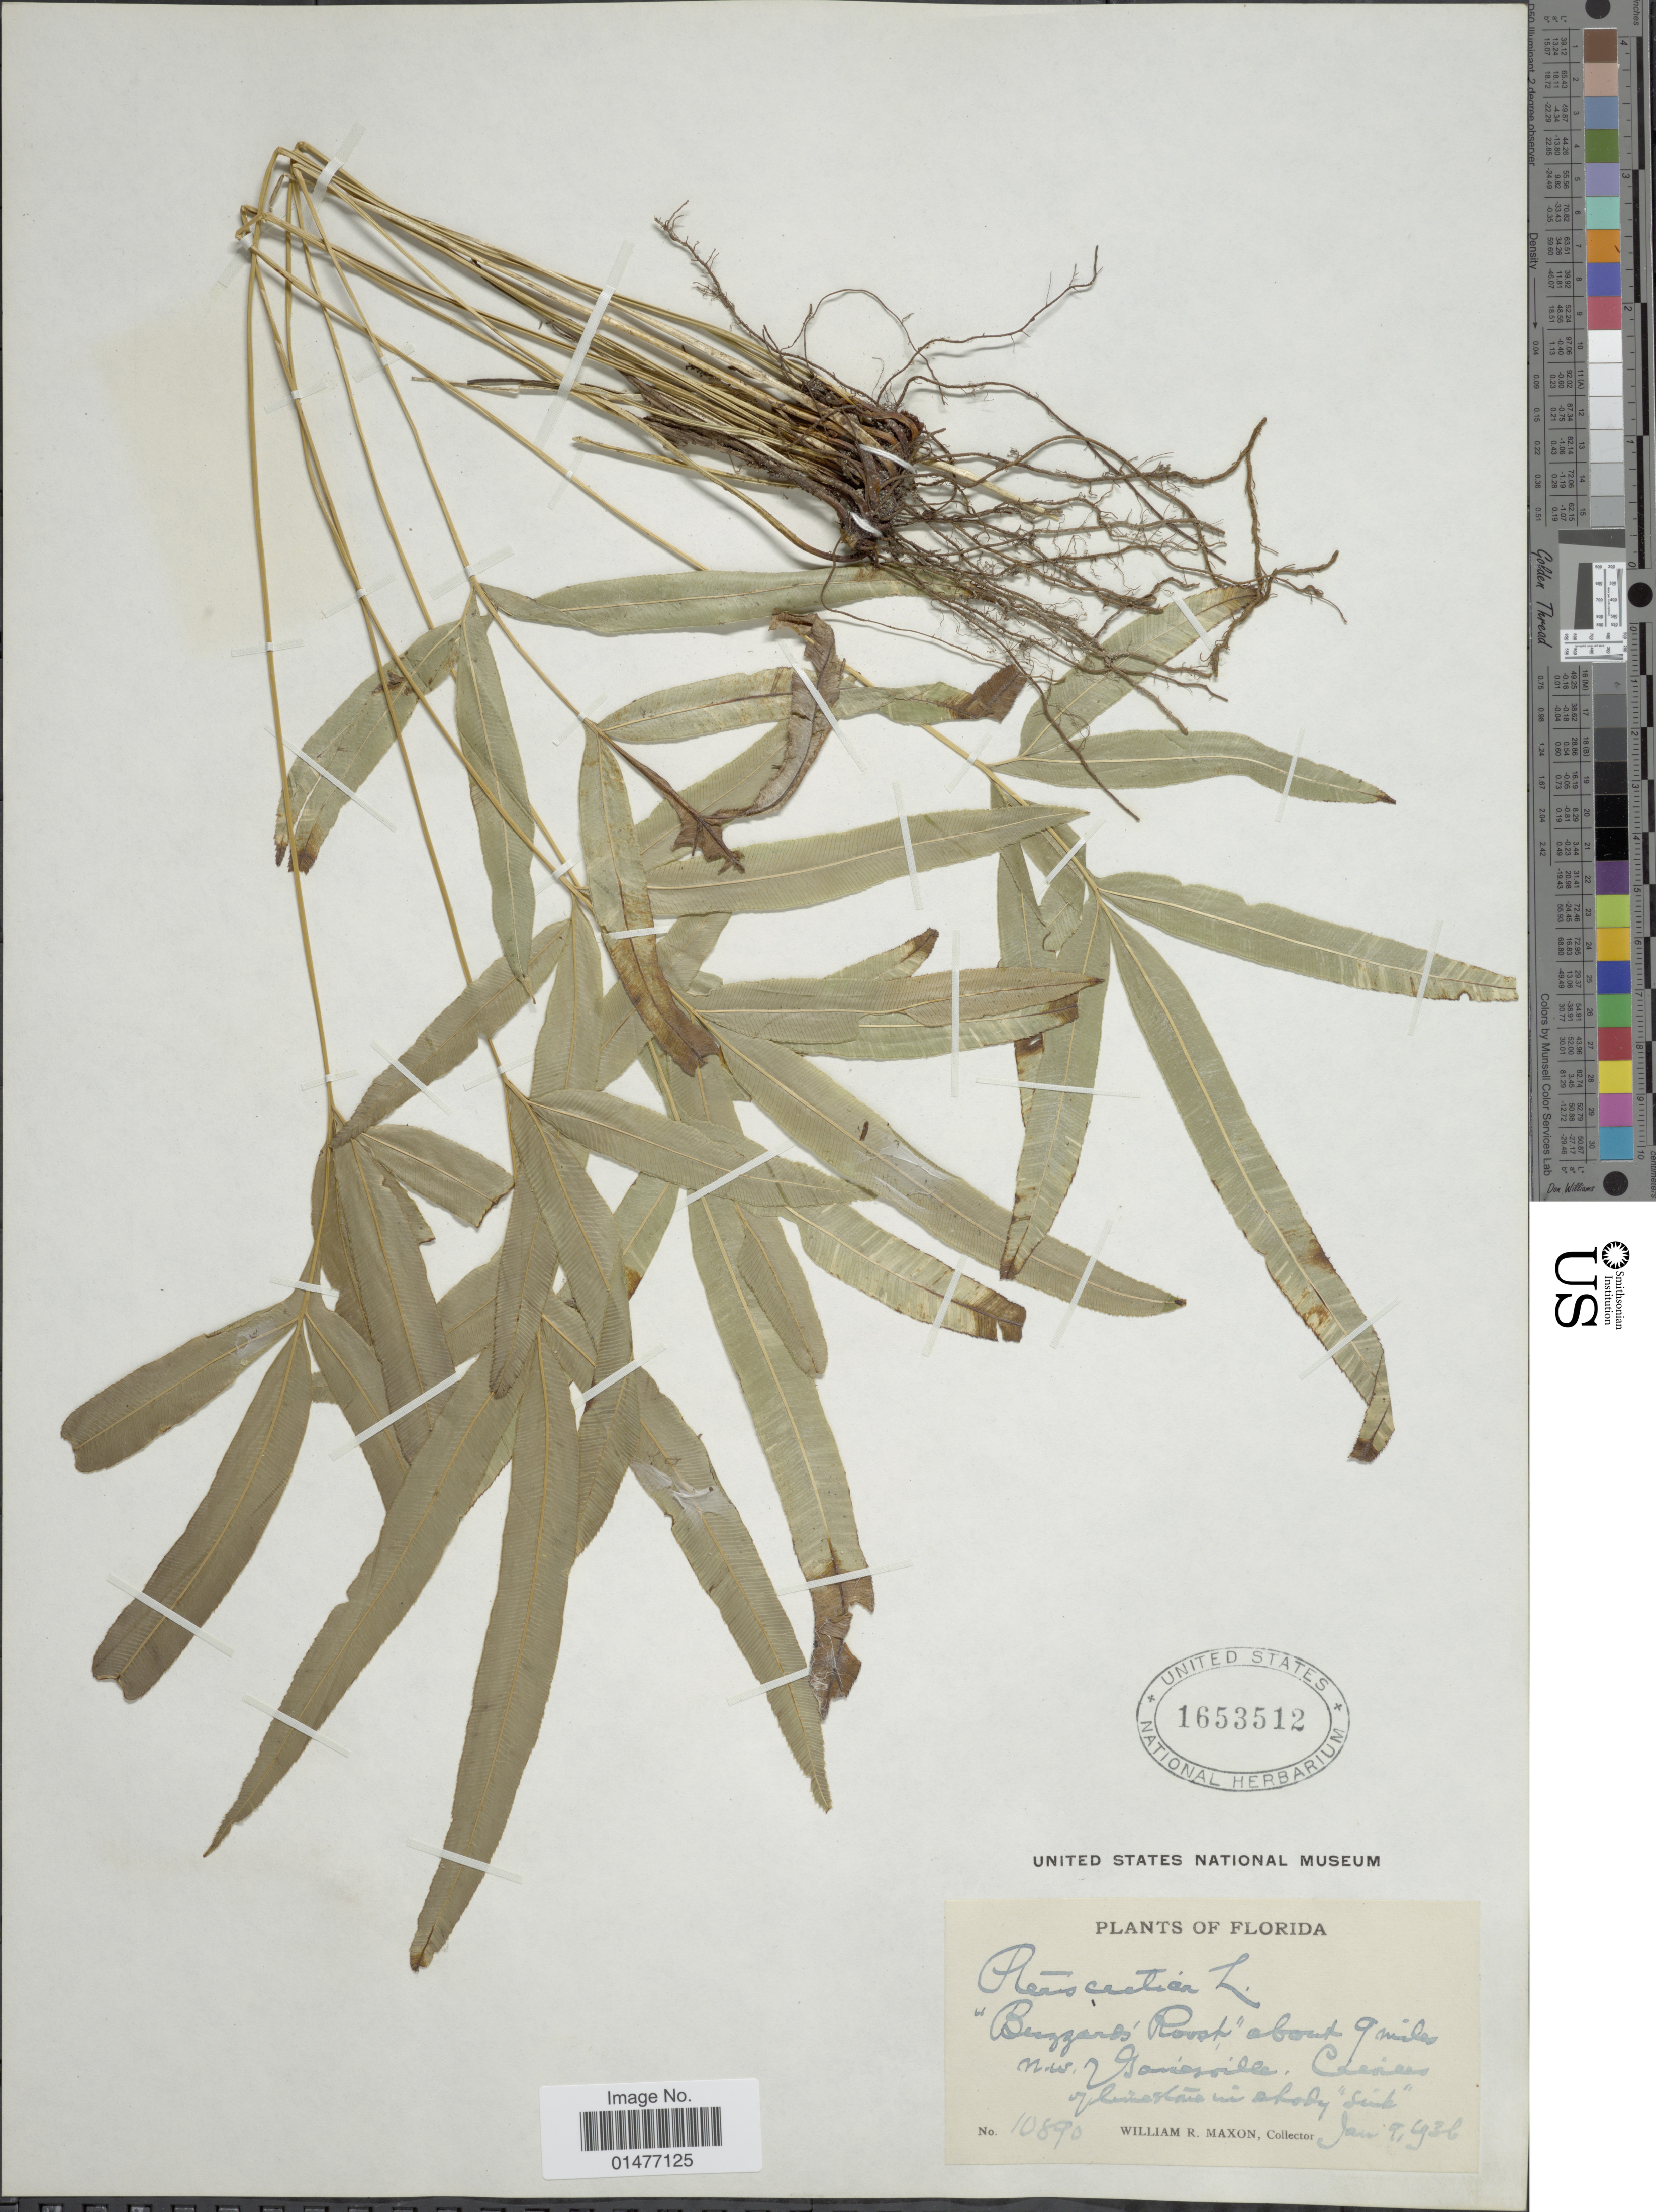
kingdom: Plantae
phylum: Tracheophyta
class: Polypodiopsida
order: Polypodiales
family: Pteridaceae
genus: Pteris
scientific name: Pteris cretica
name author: L.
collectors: W. R. Maxon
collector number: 10890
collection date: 1936-01-09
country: United States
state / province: Florida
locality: Plants of Florida, "Buzzard Rock" about 9 miles NW Gainsville.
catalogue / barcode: US 1653512